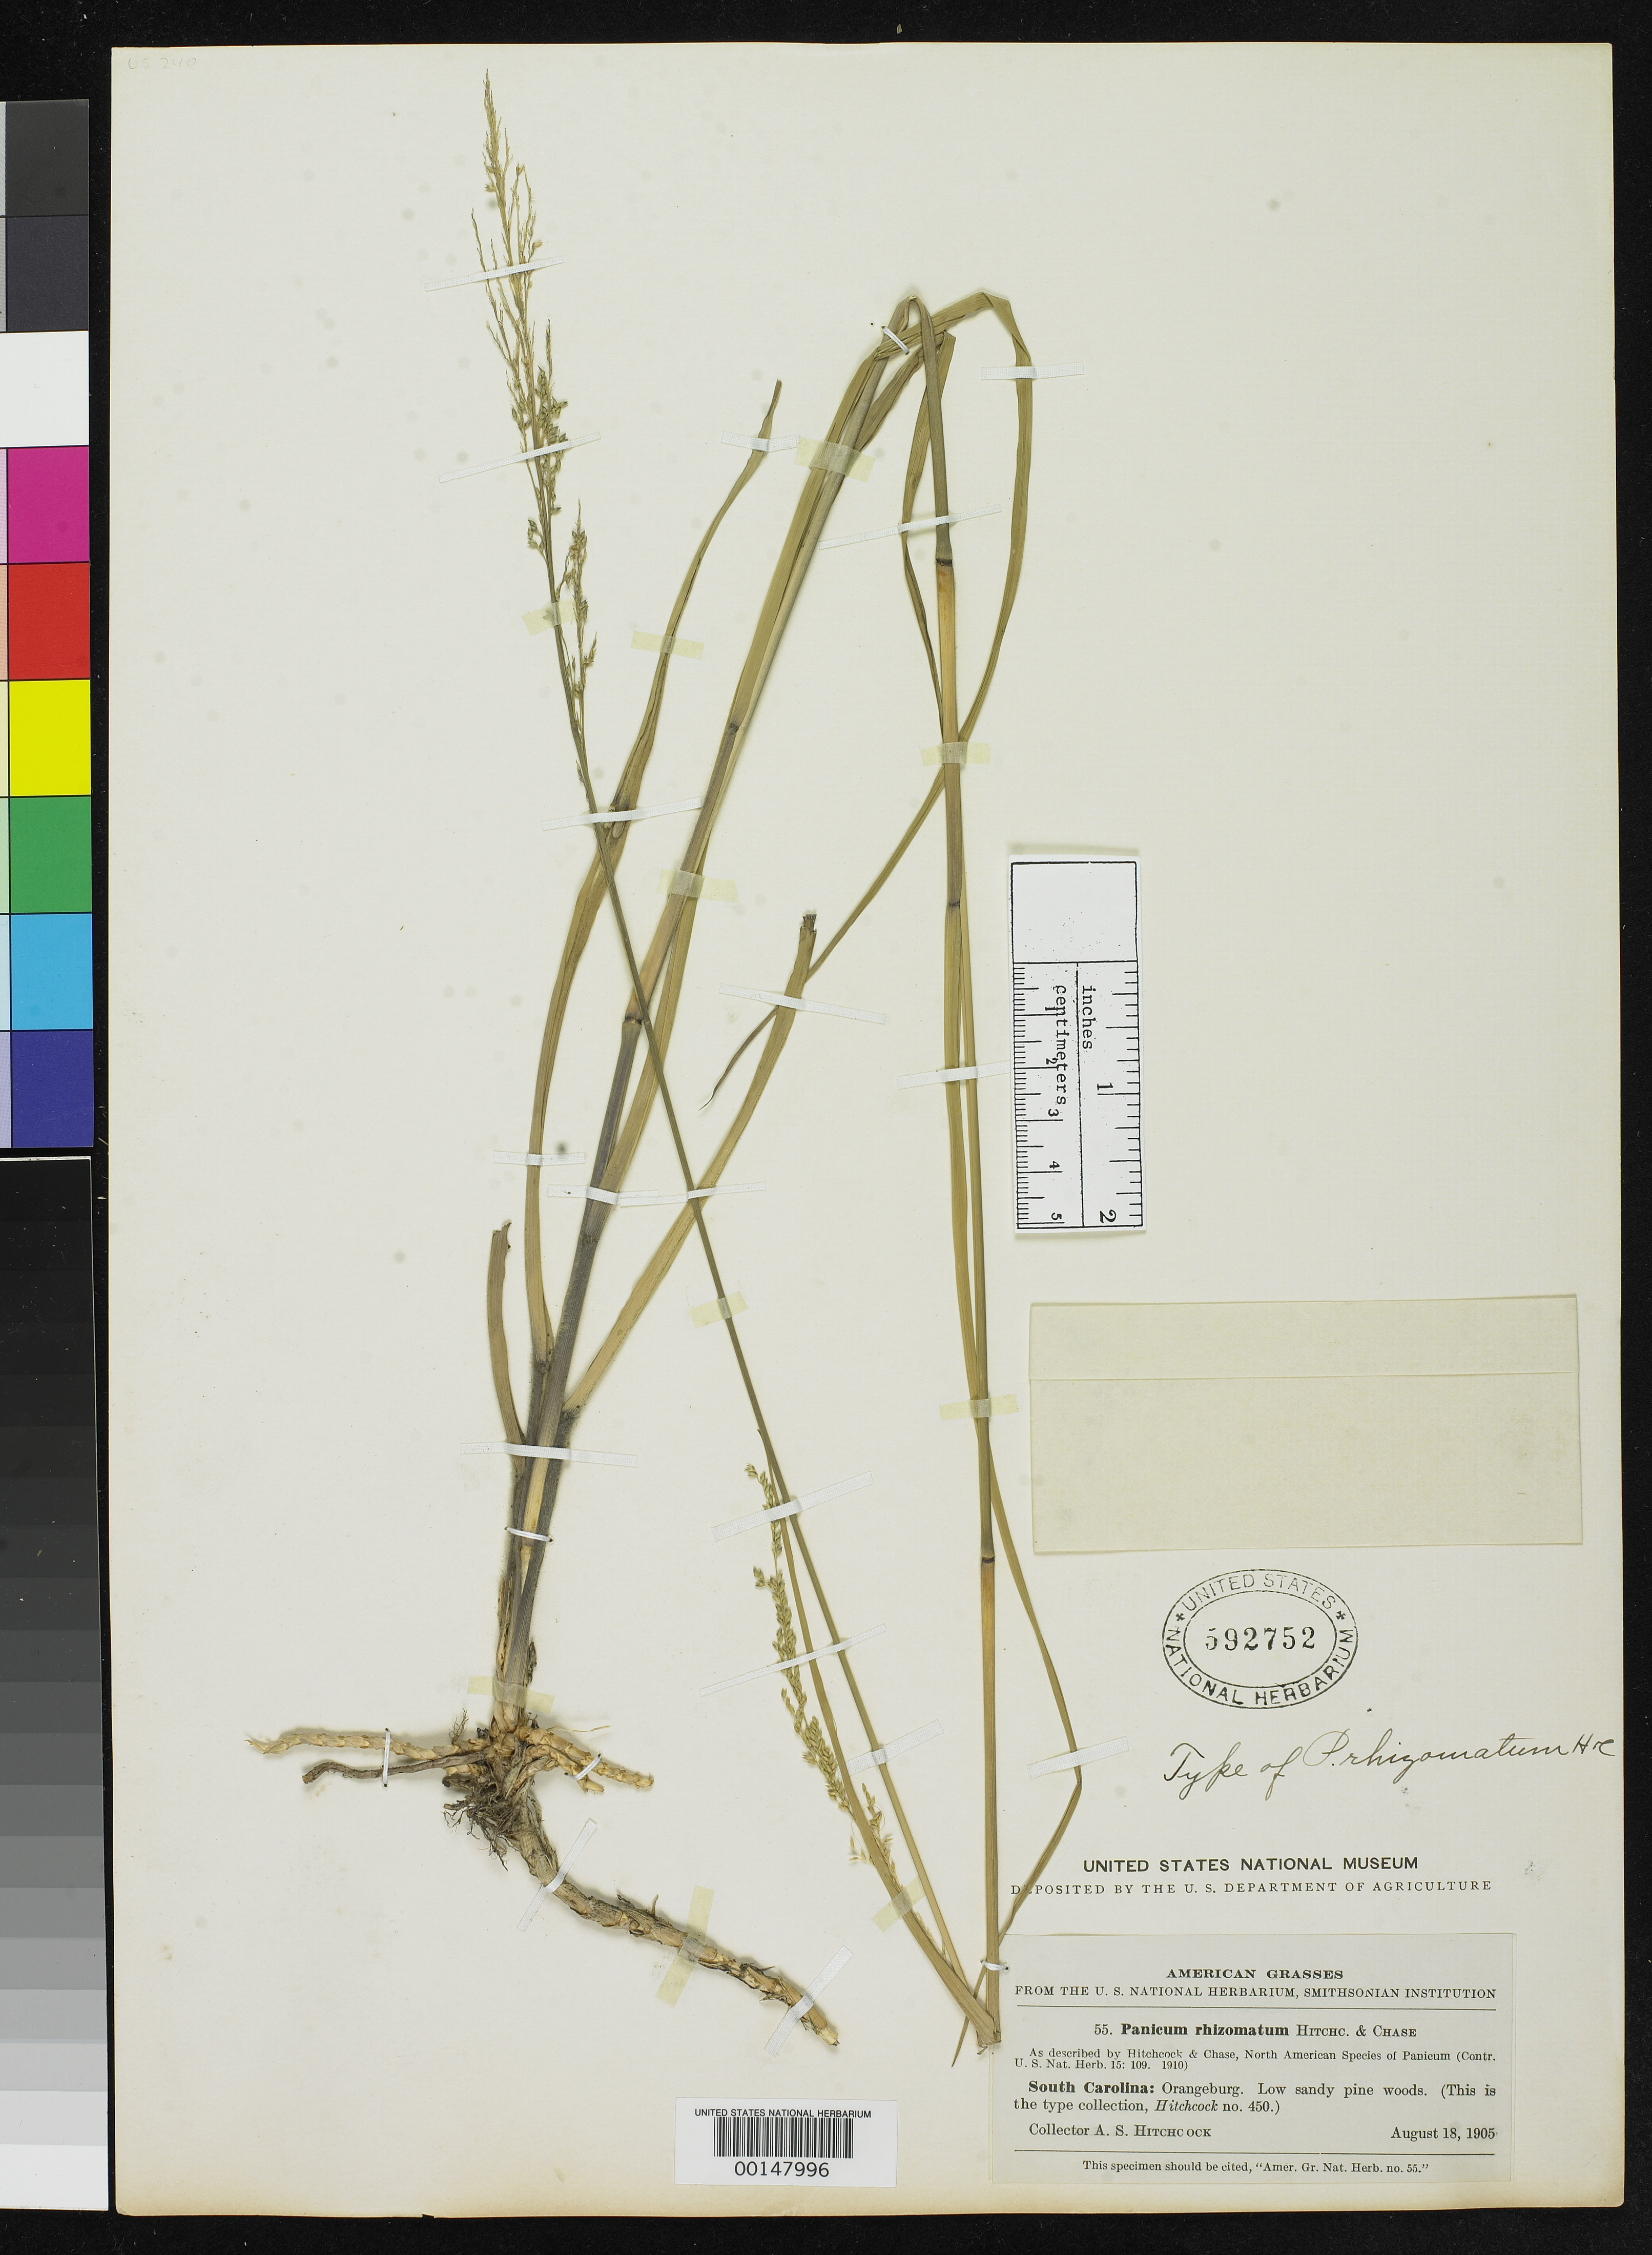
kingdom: Plantae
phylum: Tracheophyta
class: Liliopsida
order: Poales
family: Poaceae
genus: Panicum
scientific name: Panicum rhizomatum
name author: Hitchc. & Chase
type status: Holotype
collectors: A. S. Hitchcock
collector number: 450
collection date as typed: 18 Aug 1905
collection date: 1905-08-18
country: United States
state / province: South Carolina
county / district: Orangeburg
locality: Orangeburg.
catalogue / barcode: US 592752